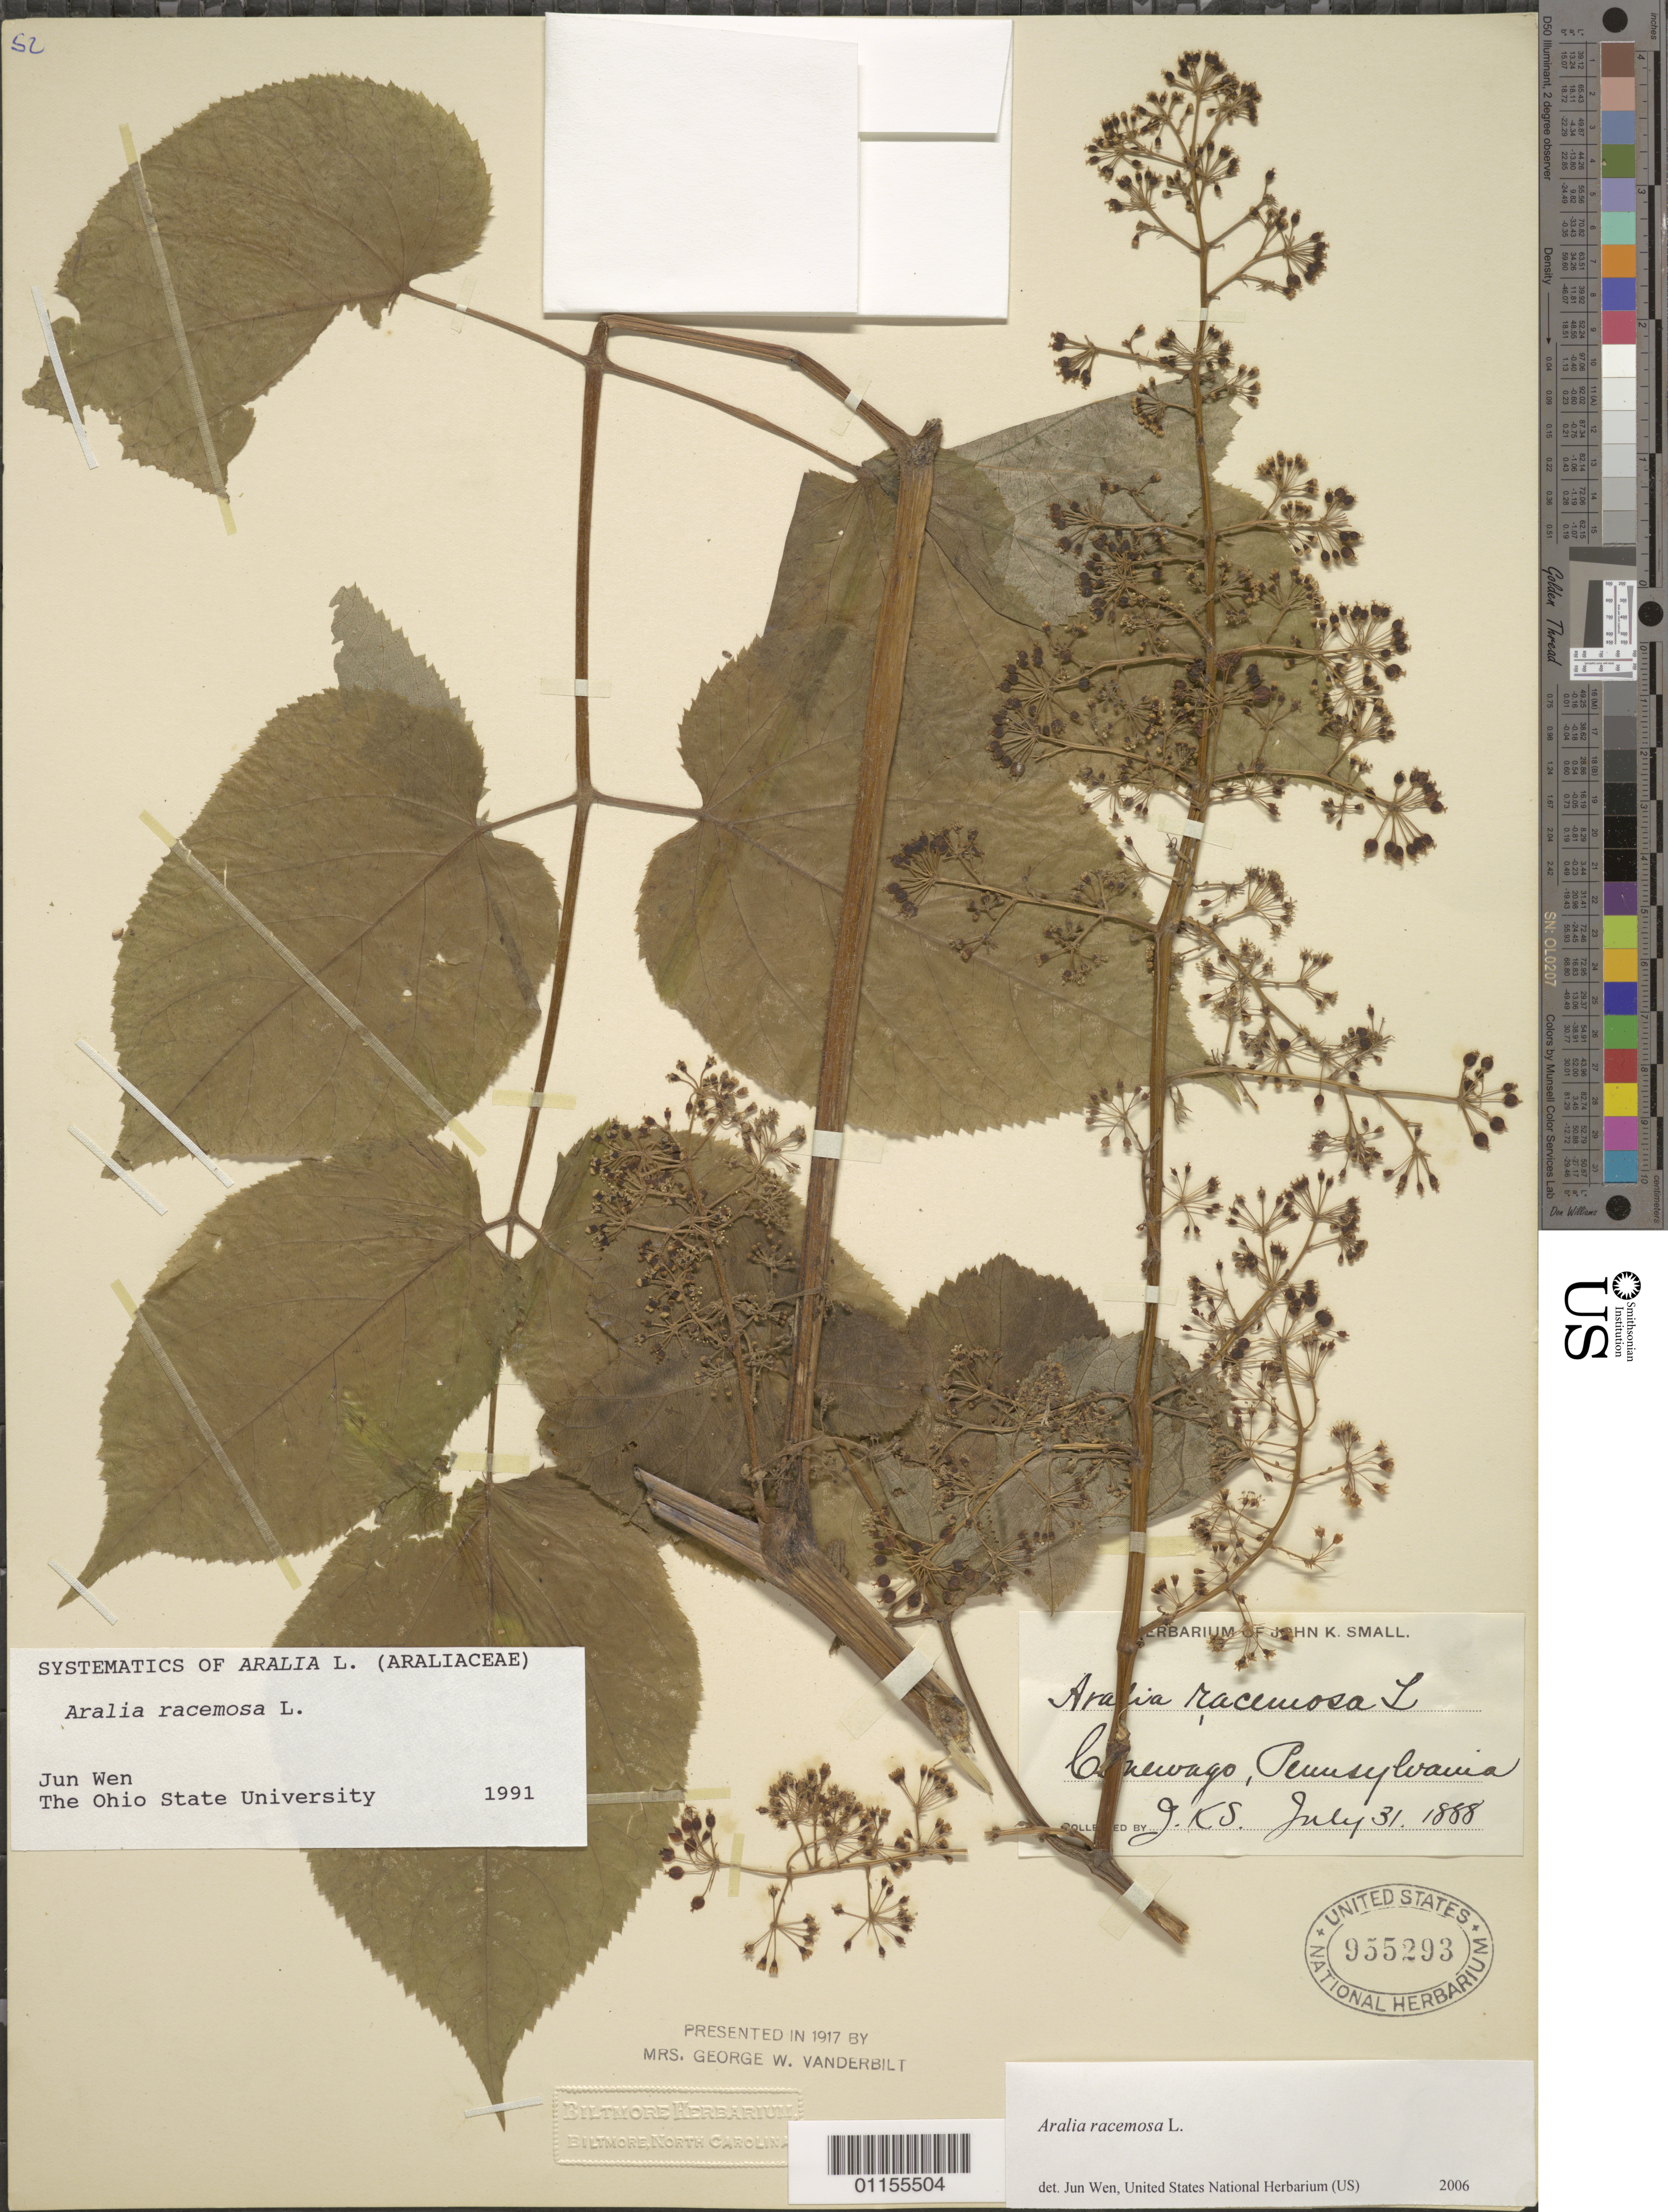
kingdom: Plantae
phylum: Tracheophyta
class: Magnoliopsida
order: Apiales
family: Araliaceae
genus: Aralia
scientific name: Aralia racemosa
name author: L.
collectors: J. K. Small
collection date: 1888-07-31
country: United States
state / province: Pennsylvania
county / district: Dauphin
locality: Conewago.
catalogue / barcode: US 955293